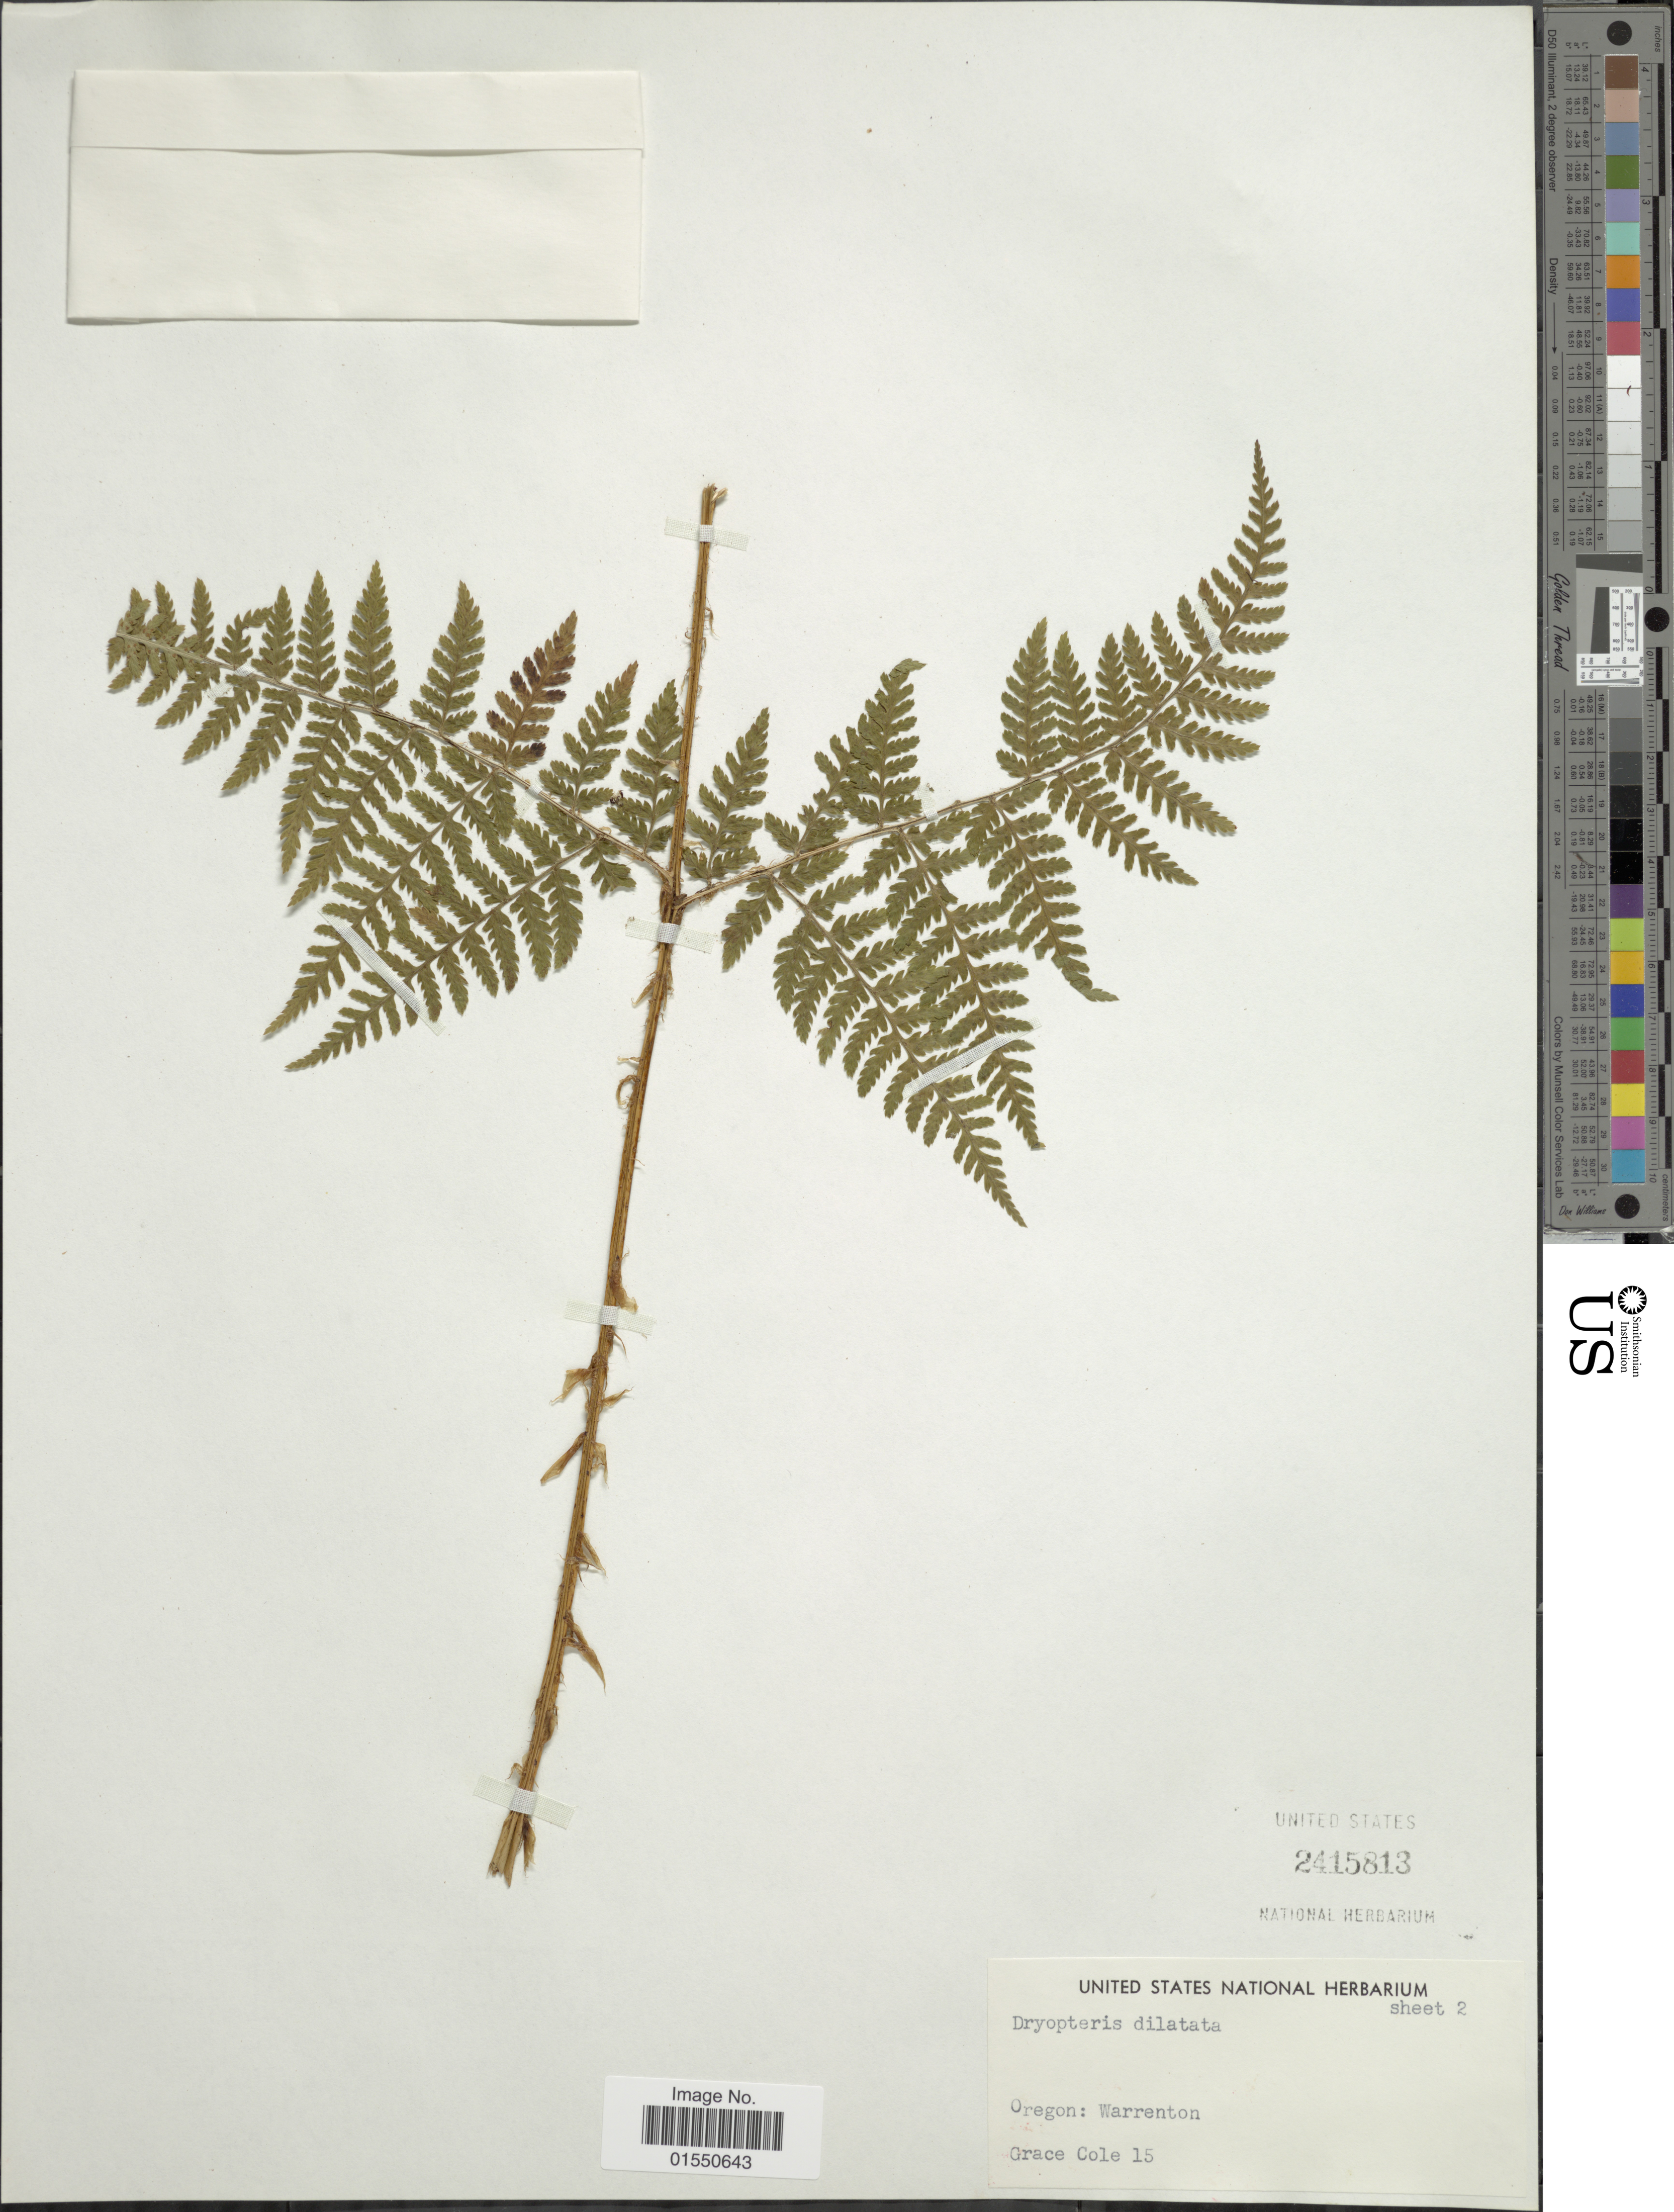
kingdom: Plantae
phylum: Tracheophyta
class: Polypodiopsida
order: Polypodiales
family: Dryopteridaceae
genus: Dryopteris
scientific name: Dryopteris expansa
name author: (C. Presl) Fraser-Jenk. & Jermy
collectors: G. Cole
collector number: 15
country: United States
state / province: Oregon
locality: Warrenton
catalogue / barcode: US 2415813